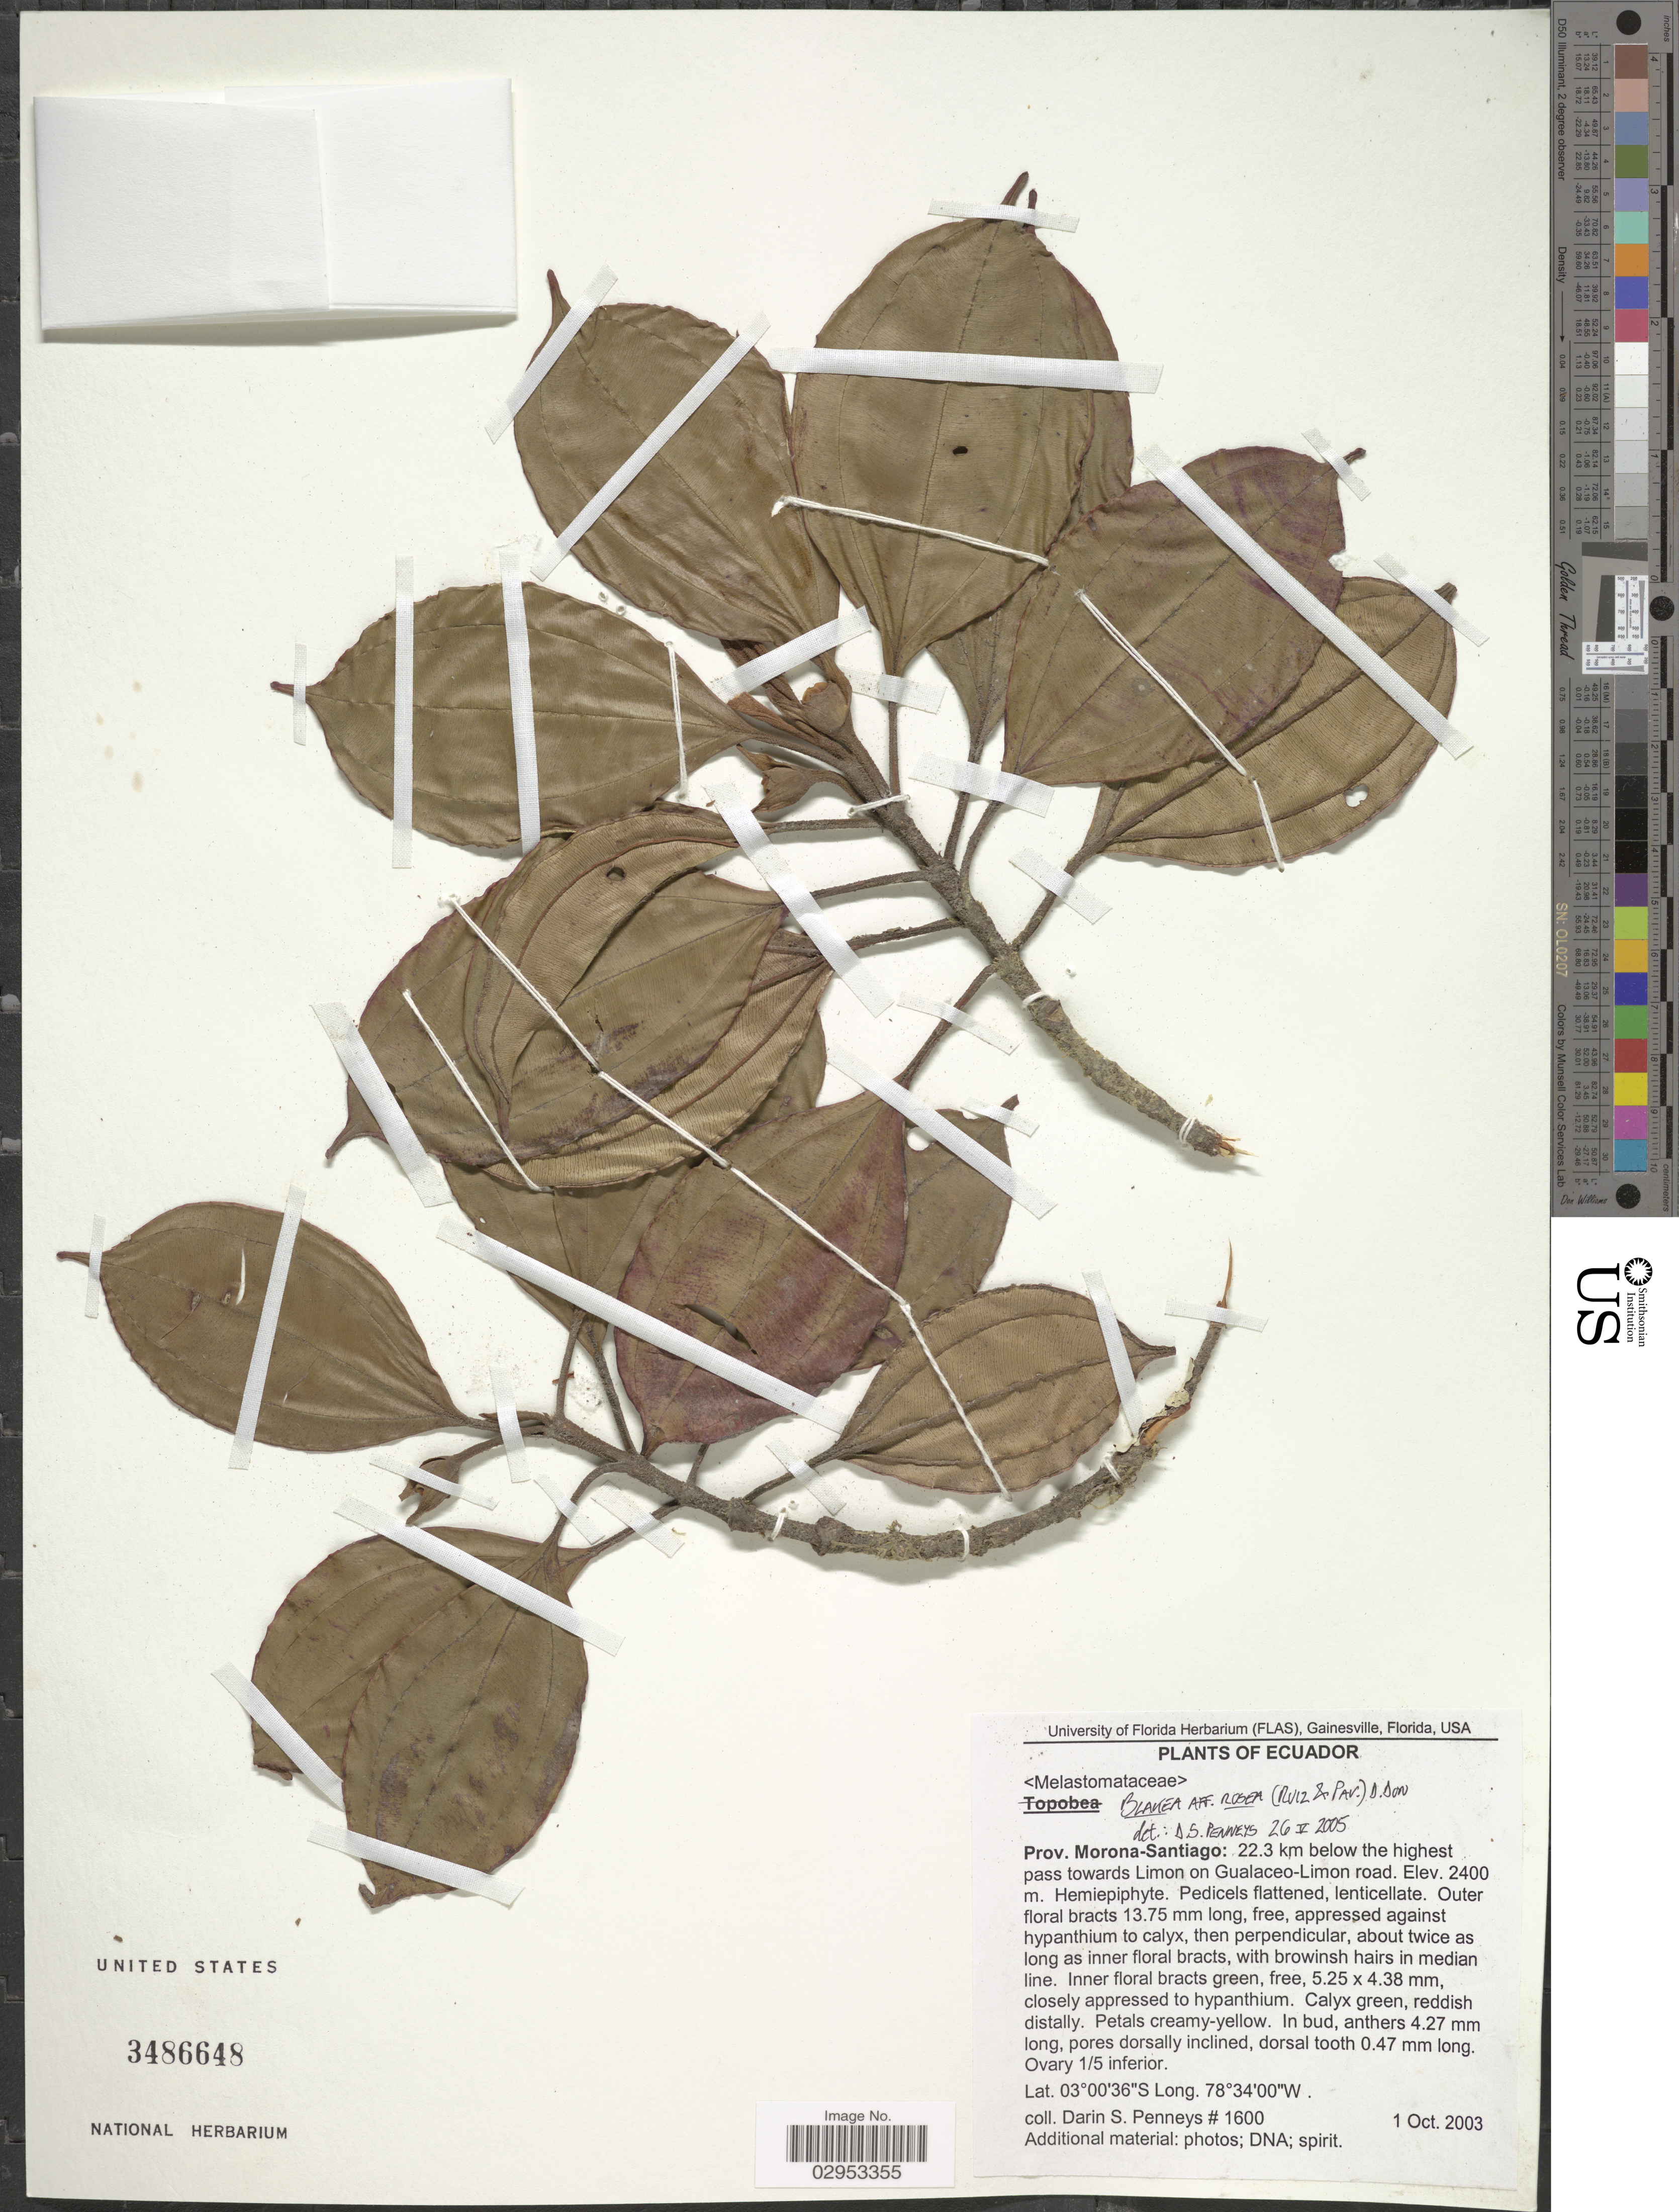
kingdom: Plantae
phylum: Tracheophyta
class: Magnoliopsida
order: Myrtales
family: Melastomataceae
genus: Blakea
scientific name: Blakea rosea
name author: D. Don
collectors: D. S. Penneys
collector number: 1600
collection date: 2003-10-01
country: Ecuador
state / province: Morona-Santiago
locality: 22.3 km below the highest pass towards Limon on Gualaceo-Limon road.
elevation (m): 2400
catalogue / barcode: US 3486648